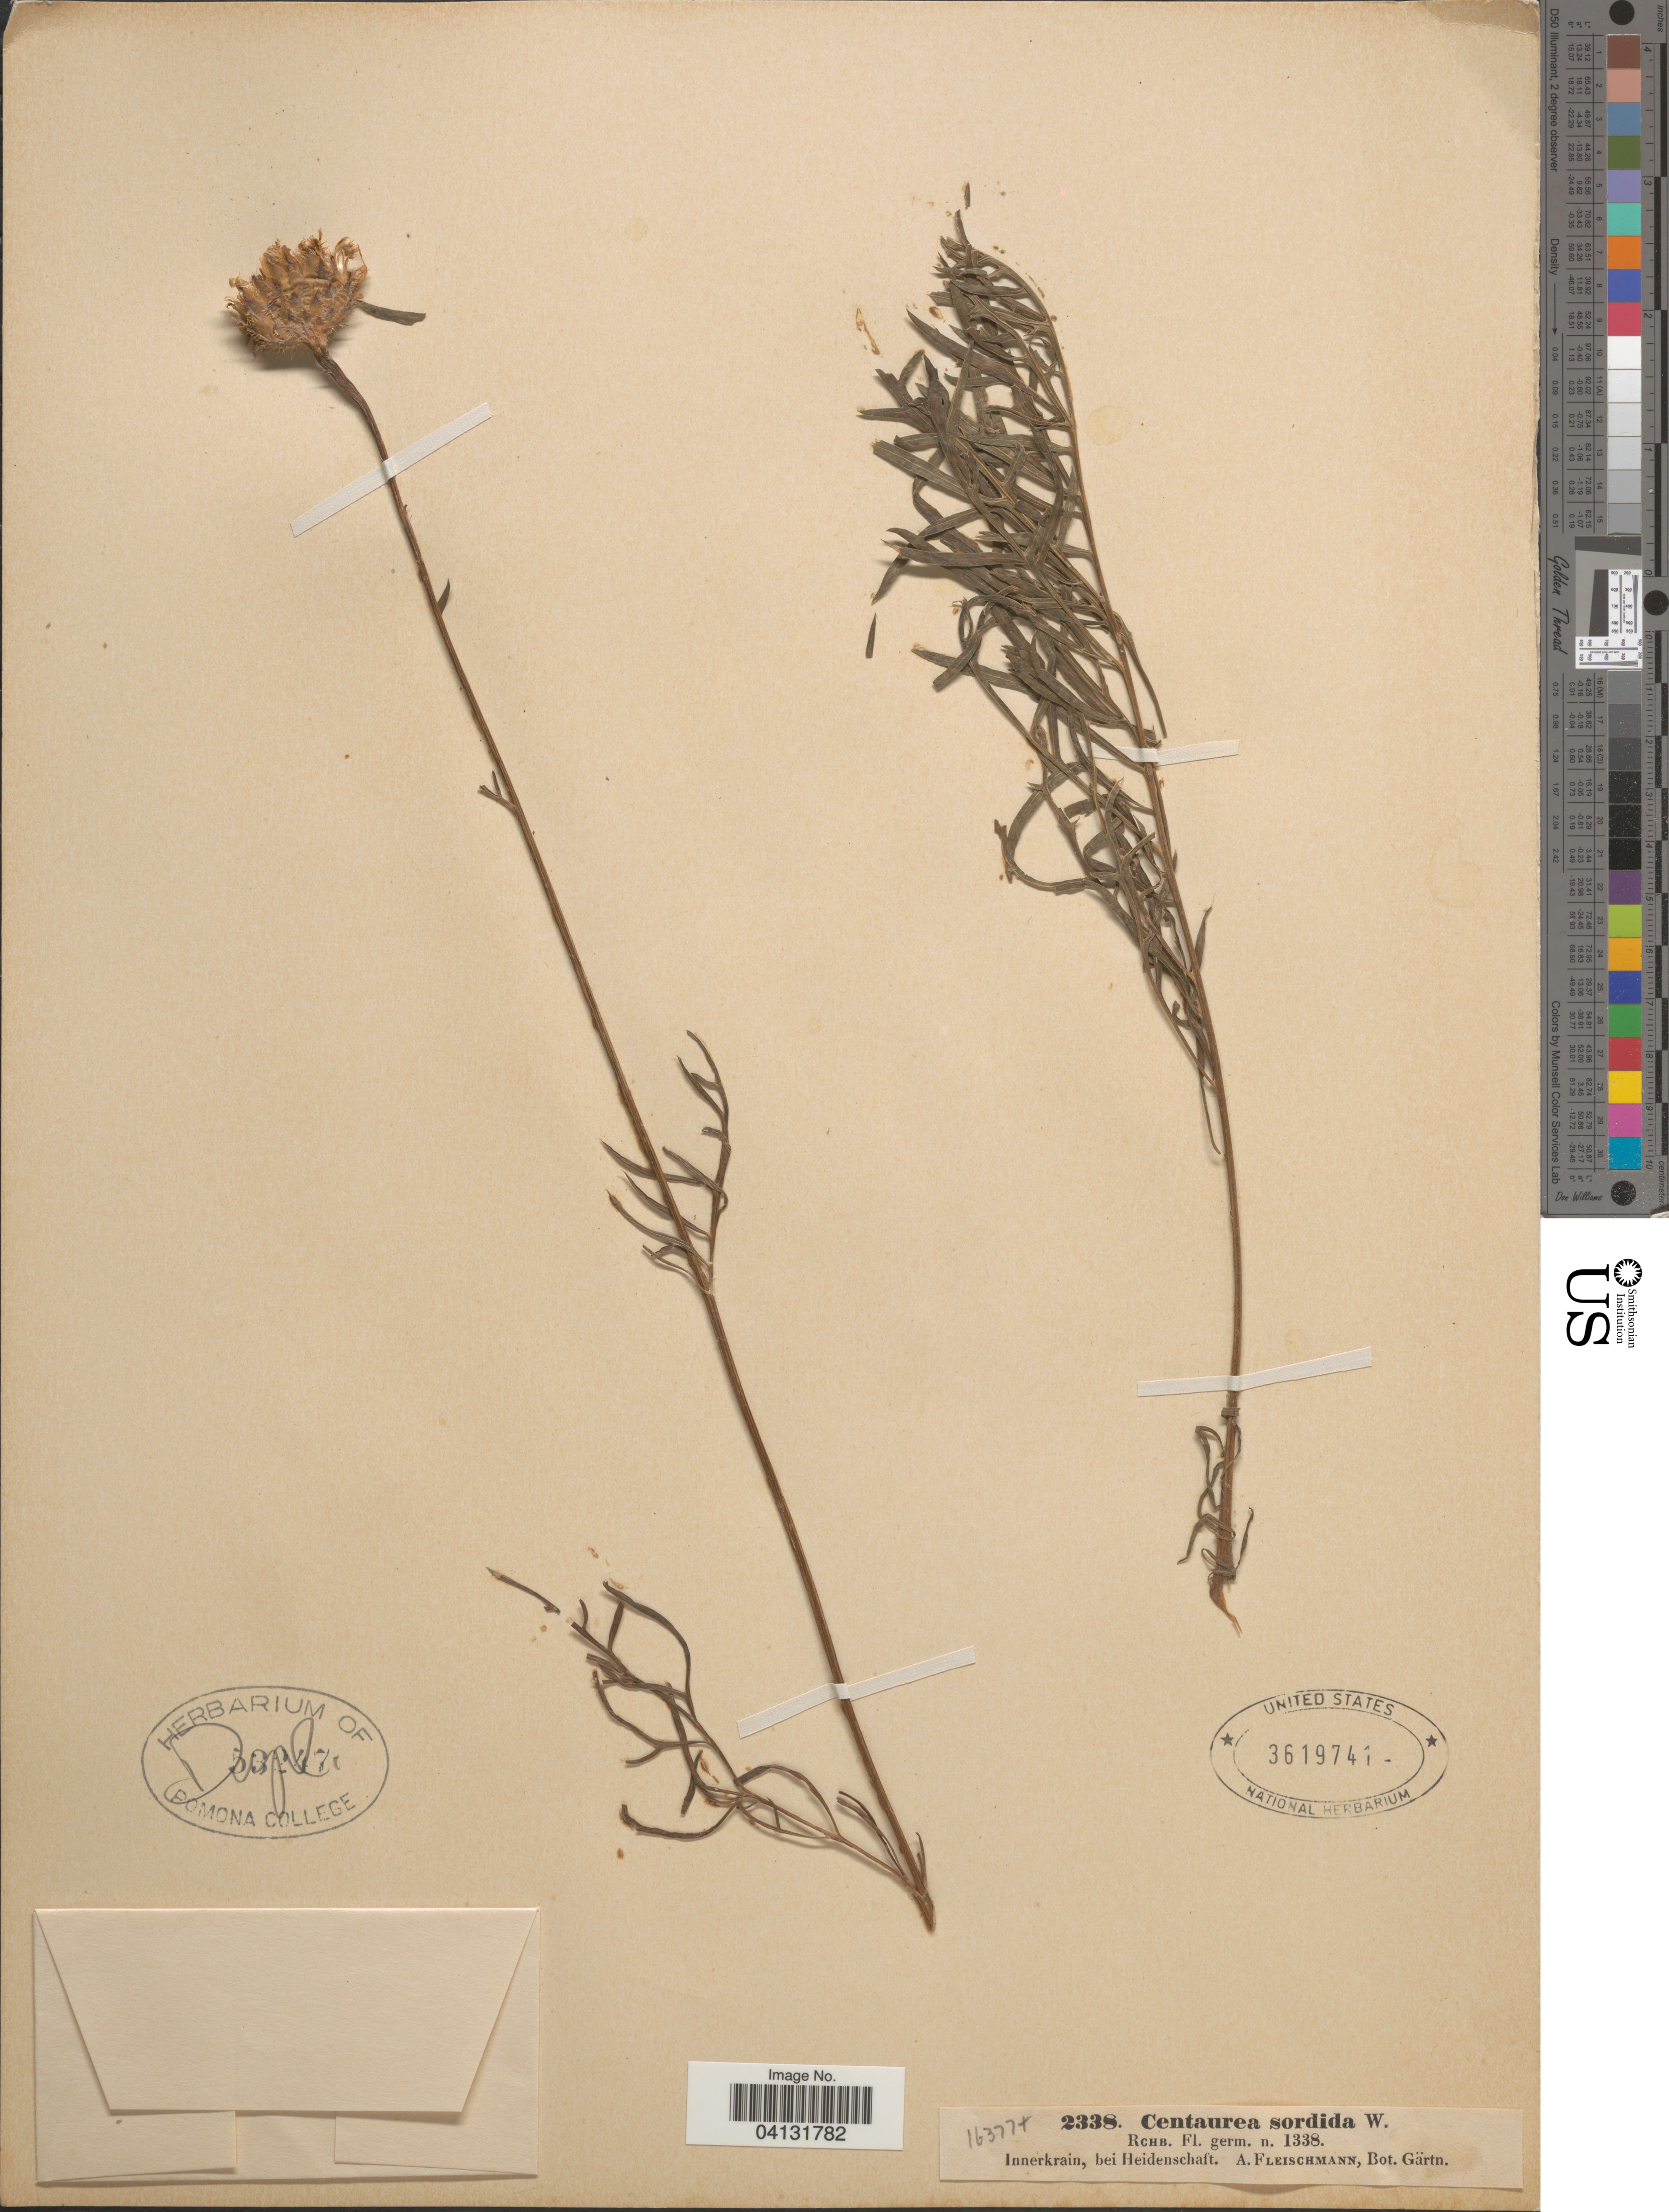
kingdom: Plantae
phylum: Tracheophyta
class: Magnoliopsida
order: Asterales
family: Asteraceae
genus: Cheirolophus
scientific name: Cheirolophus sempervirens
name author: (L.) Pomel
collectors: Andreas Fleischmann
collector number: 2338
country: Slovenia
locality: Innerkrain, bei Heidenschaft.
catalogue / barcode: US 3619741